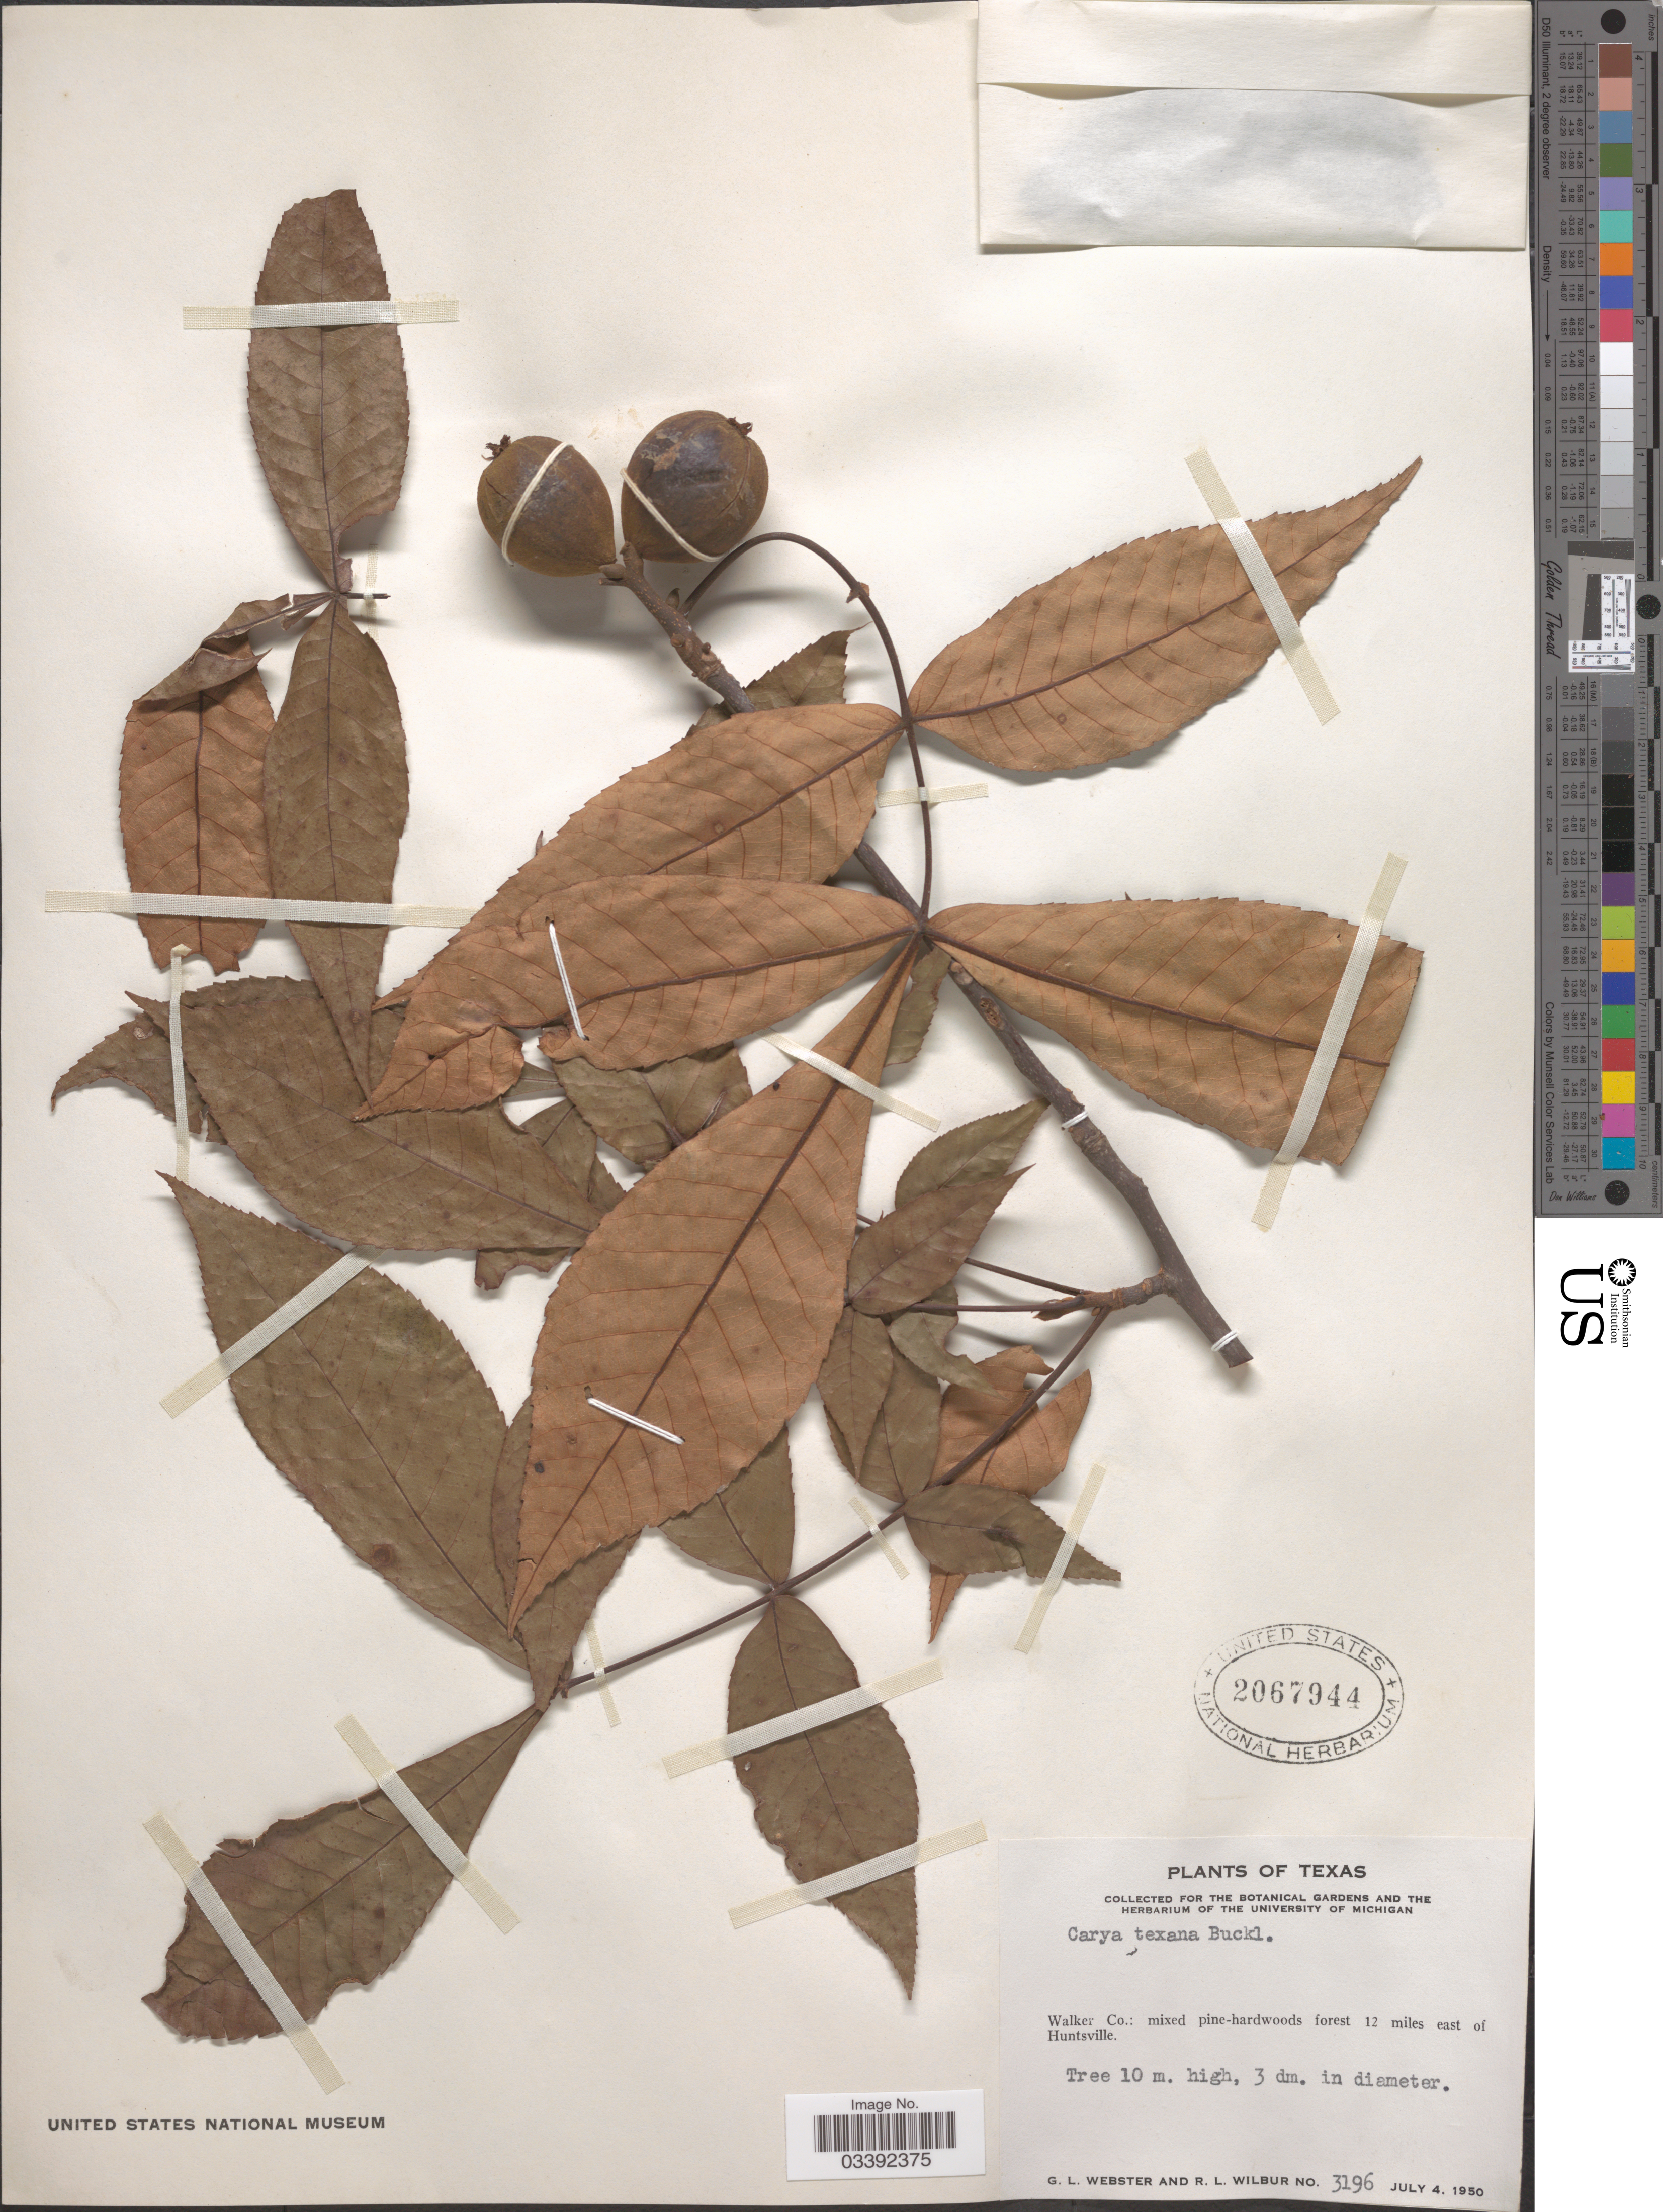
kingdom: Plantae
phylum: Tracheophyta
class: Magnoliopsida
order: Fagales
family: Juglandaceae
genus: Carya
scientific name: Carya texana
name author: Buckley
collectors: G. L. Webster & R. L. Wilbur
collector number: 3196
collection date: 1950-07-04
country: United States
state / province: Texas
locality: Walker Co.: mixed pine-hardwoods forest 12 miles east of Huntsville.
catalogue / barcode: US 2067944